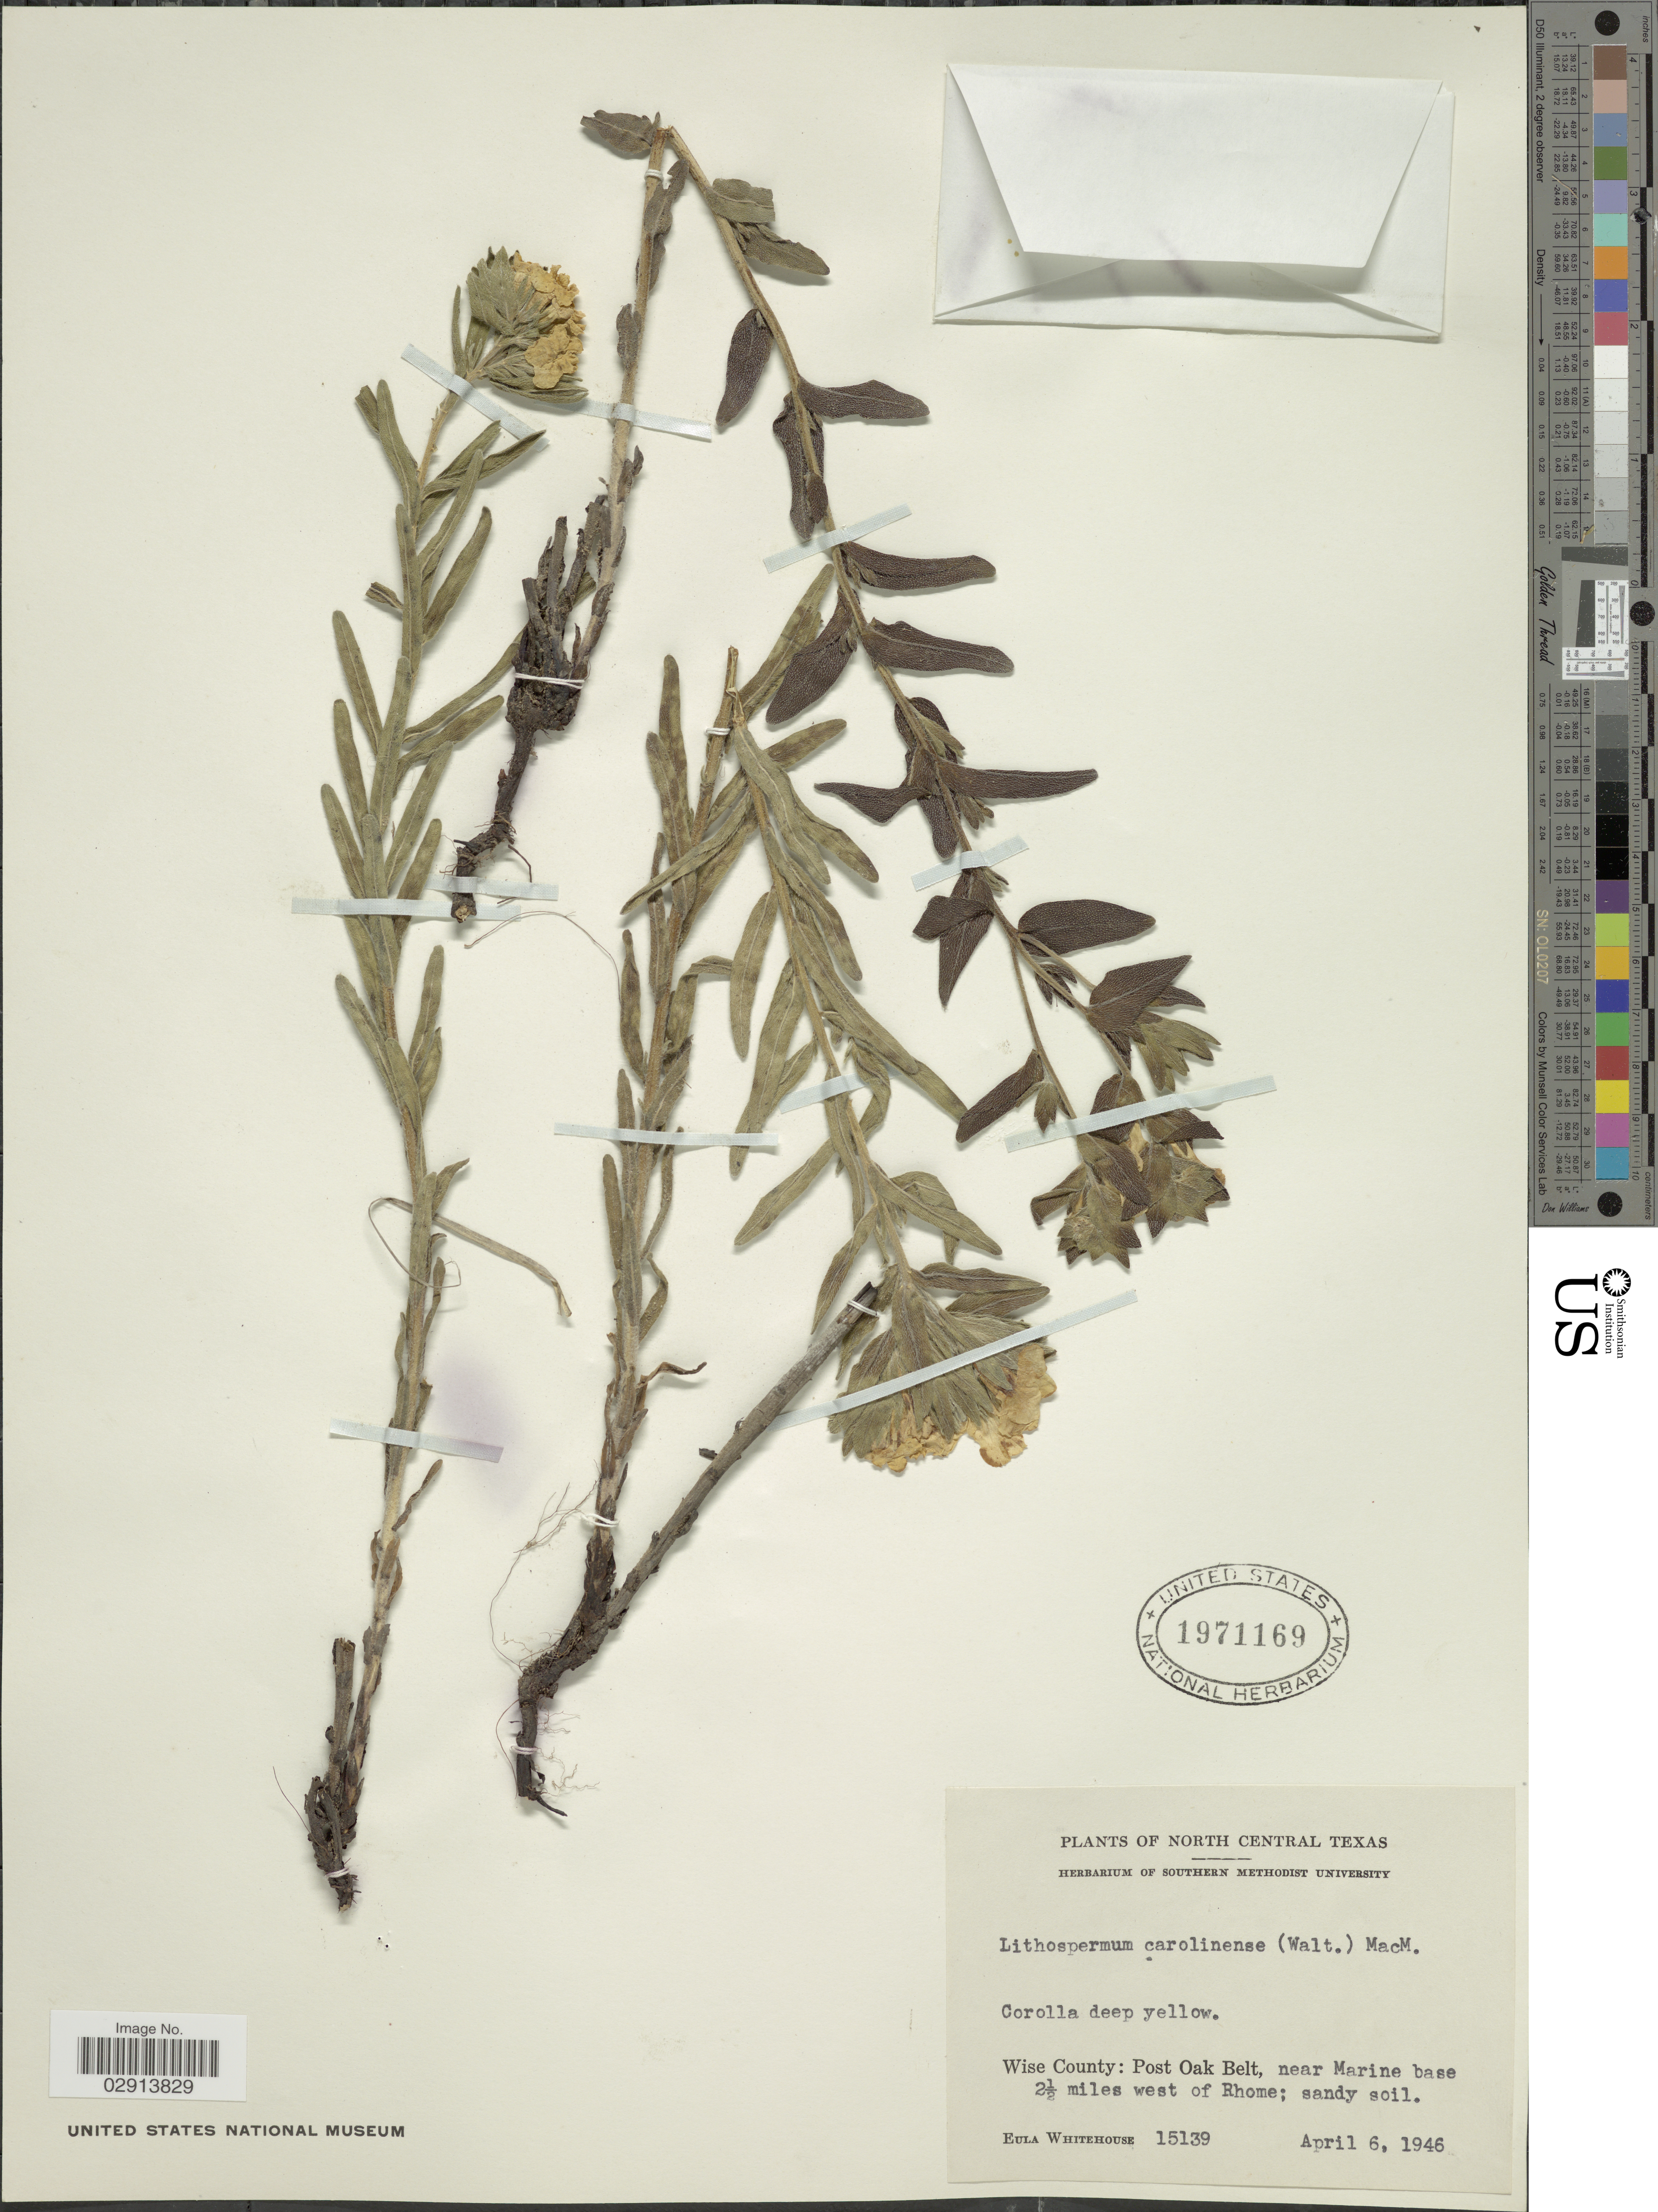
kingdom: Plantae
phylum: Tracheophyta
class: Magnoliopsida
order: Boraginales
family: Boraginaceae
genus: Lithospermum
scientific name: Lithospermum caroliniense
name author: (J.F. Gmel.) MacMill.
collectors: E. Whitehouse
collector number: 15139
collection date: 1946-04-06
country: United States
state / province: Texas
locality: North Central Texas. Wise County: Post Oak Belt, near Marine base 2½ miles west of Rhome; sandy soil.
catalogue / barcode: US 1971169